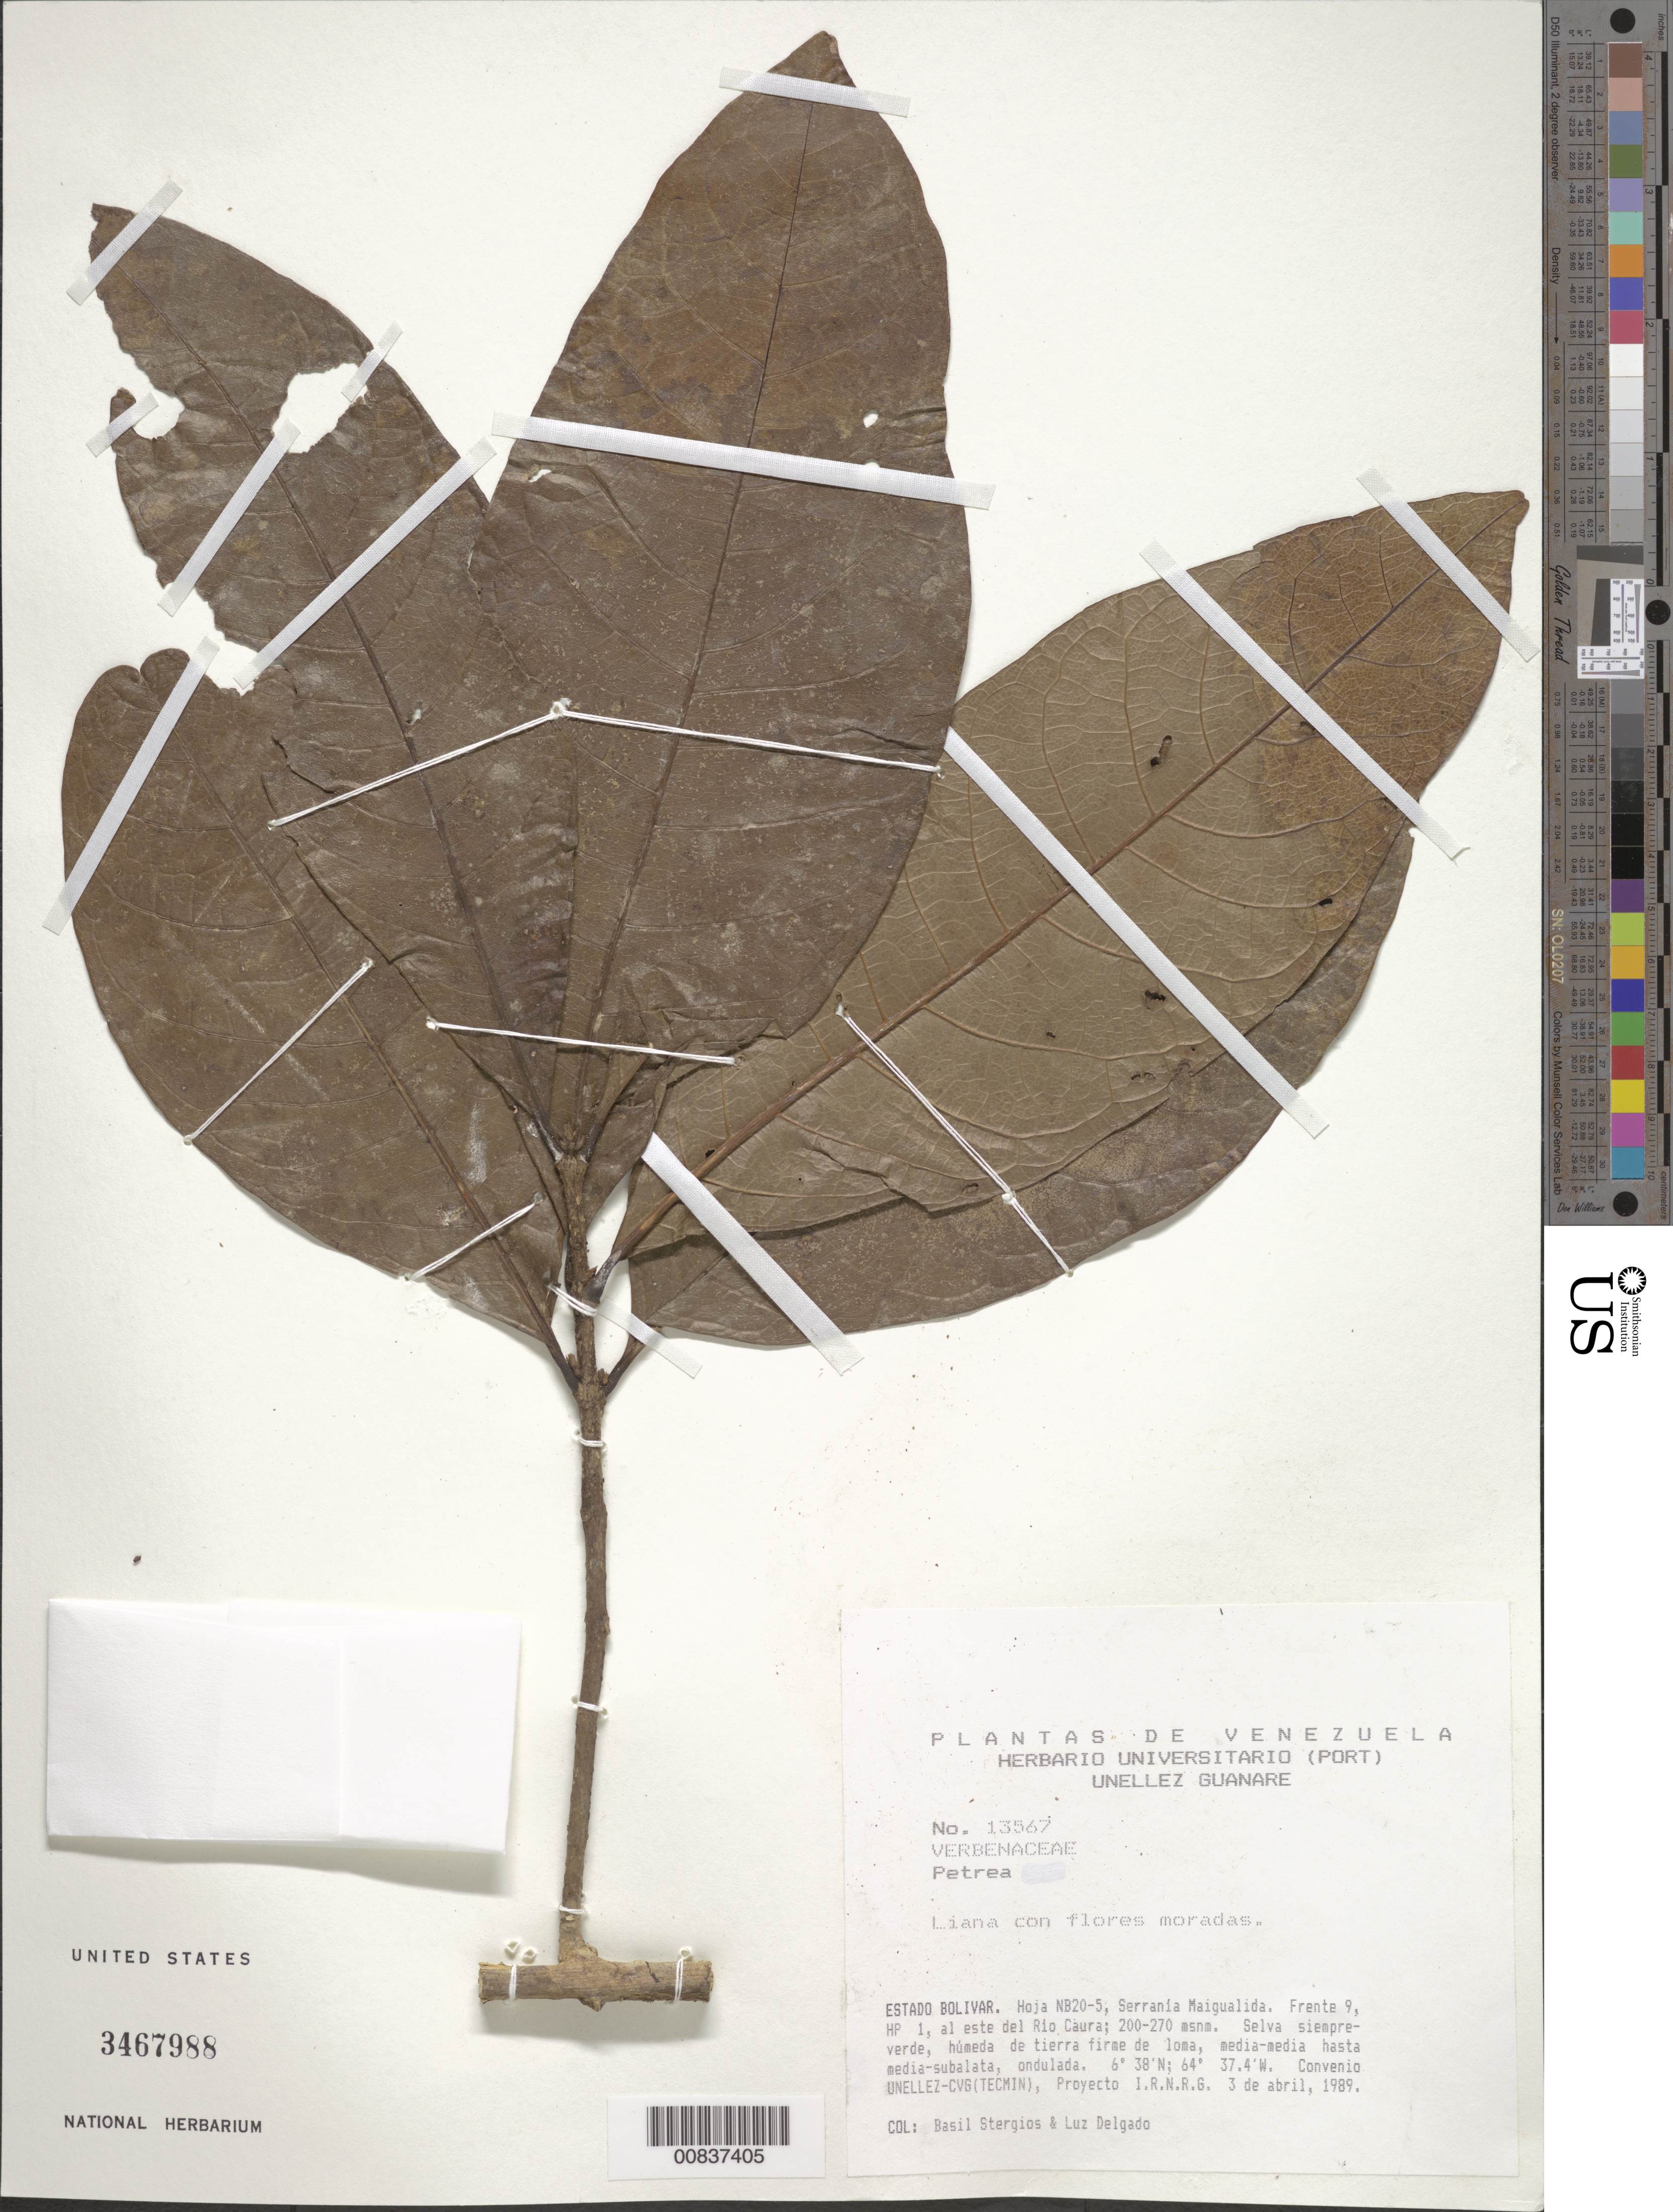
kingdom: Plantae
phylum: Tracheophyta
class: Magnoliopsida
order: Lamiales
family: Verbenaceae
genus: Petrea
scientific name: Petrea sp.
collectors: B. G. Stergios & L. Delgado V.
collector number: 13567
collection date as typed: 3-Apr-89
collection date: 1989-04-03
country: Venezuela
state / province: Bolívar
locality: Serrania Maigualida, E del río Caura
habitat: Selva siempre-verde, húmeda de tierra firme de loma, media-media hasta media-subalata, ondulada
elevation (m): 200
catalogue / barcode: US 3467988